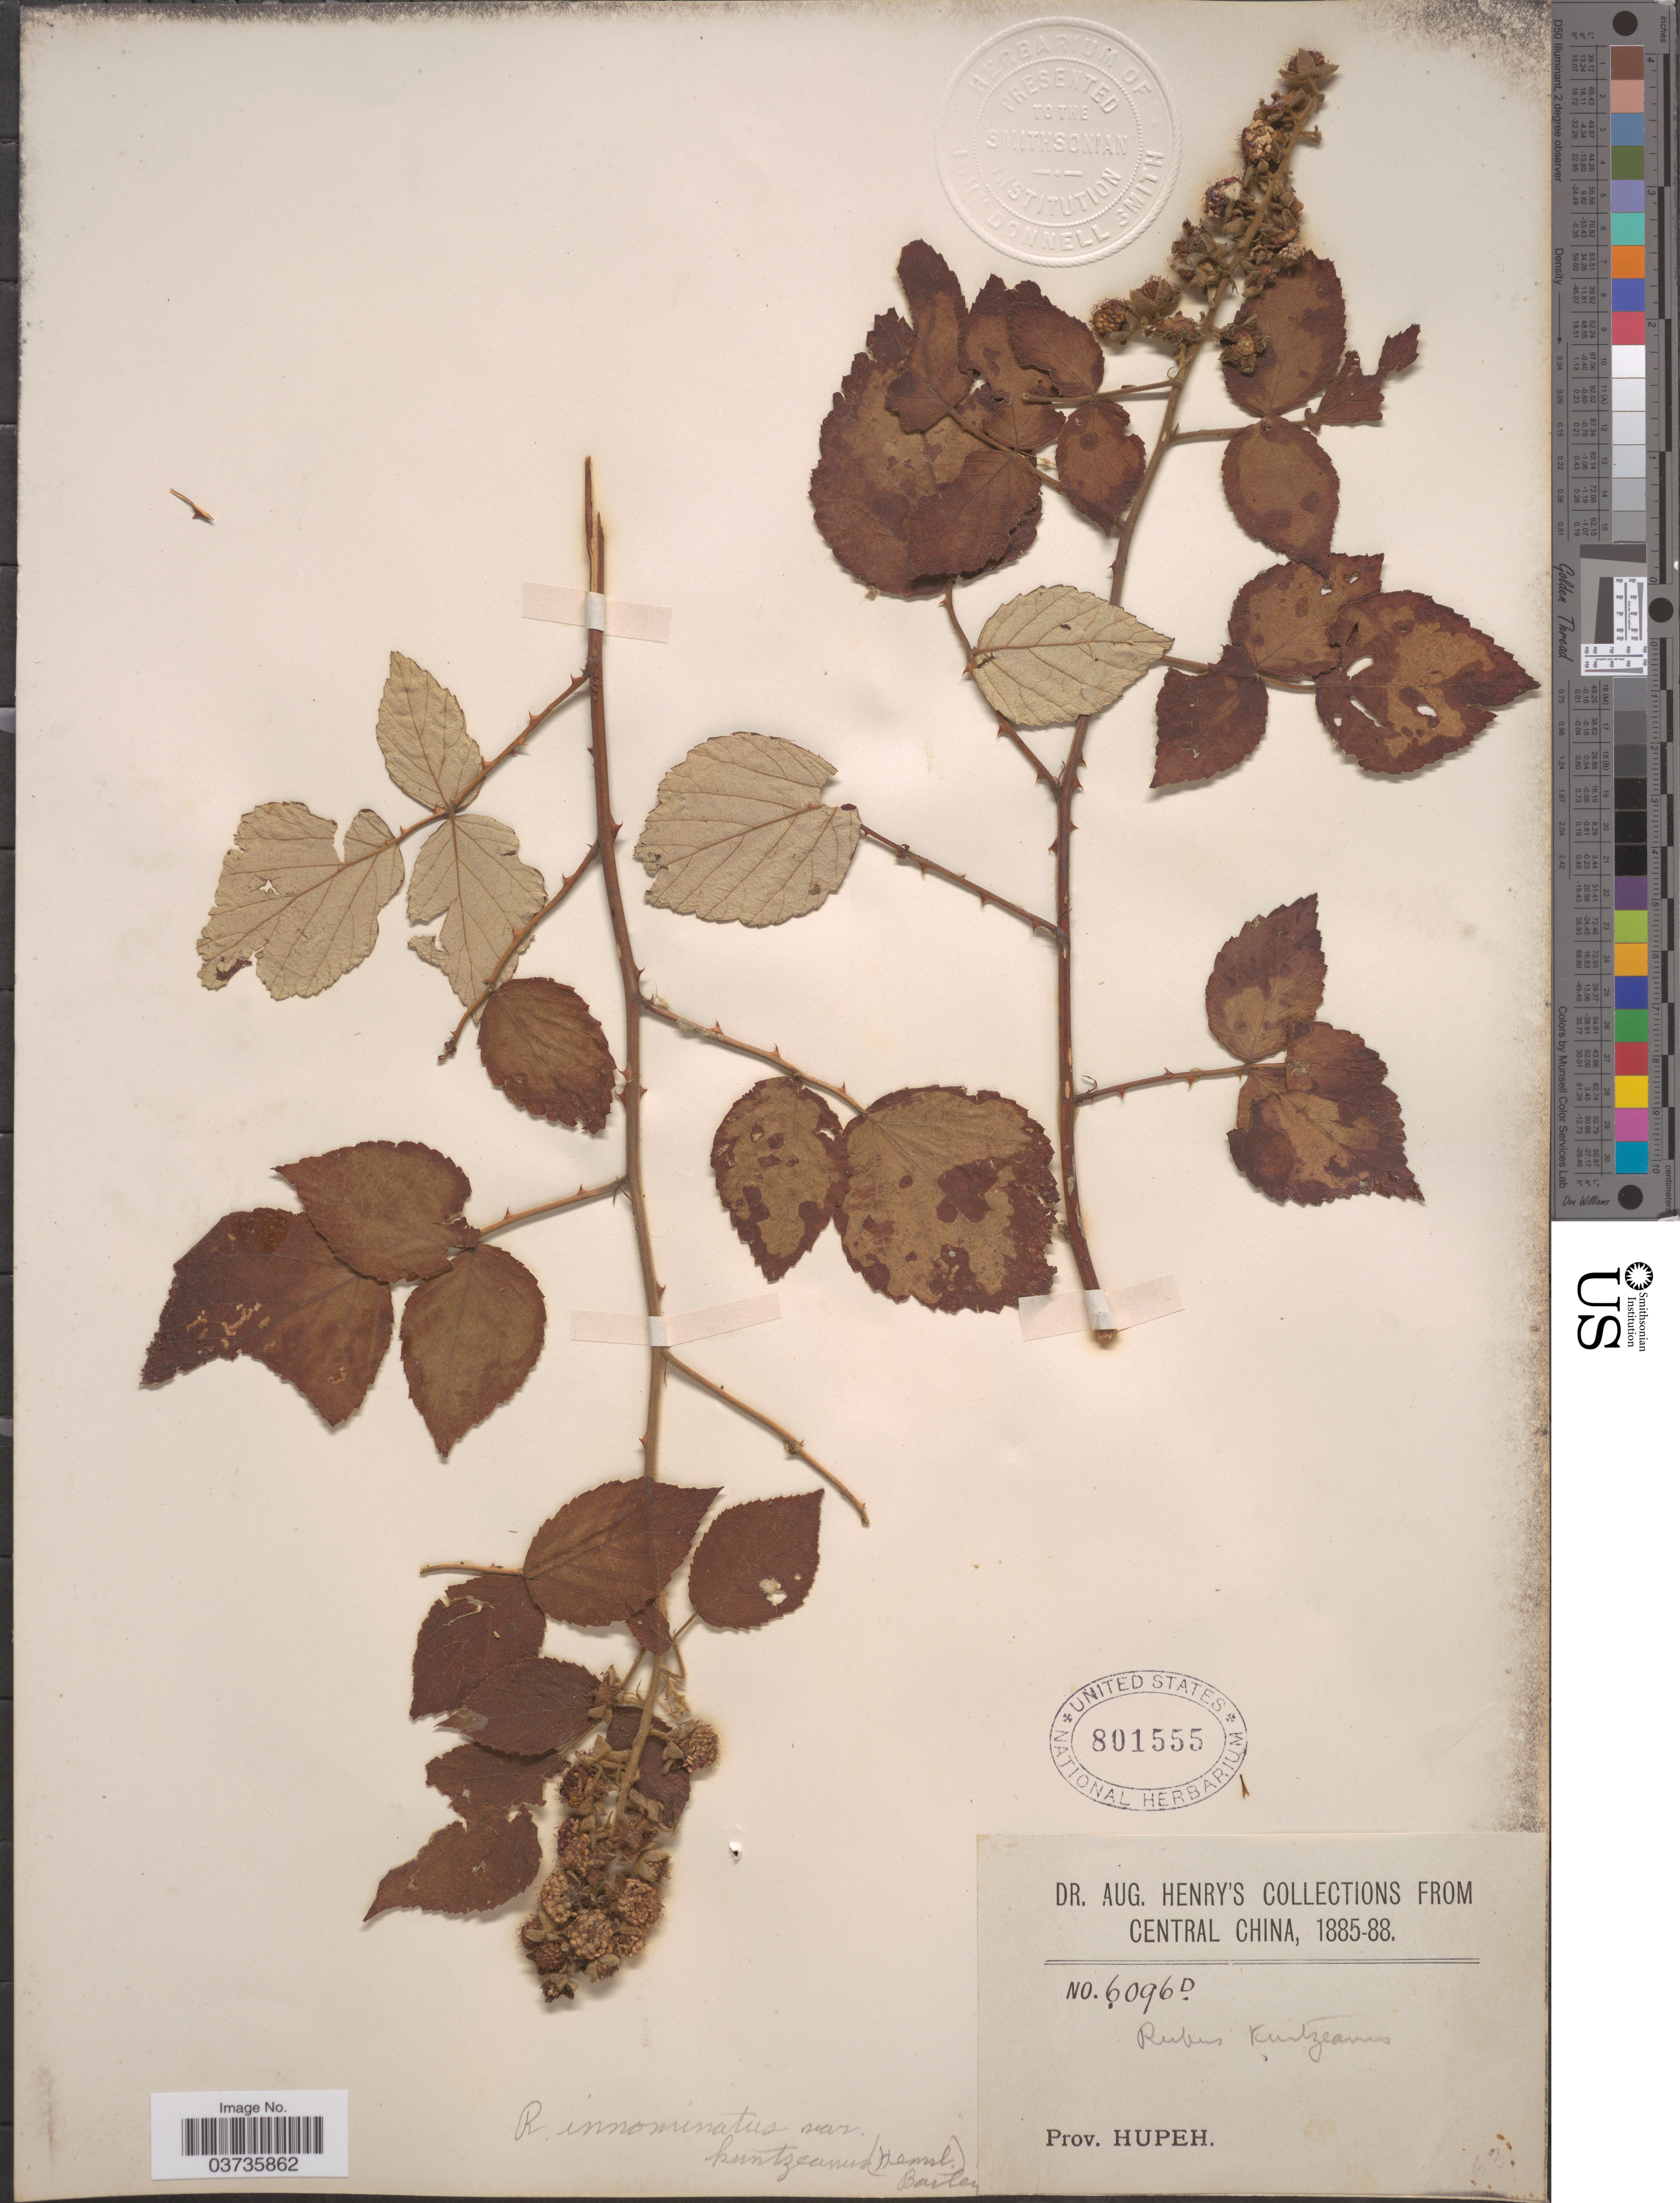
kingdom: Plantae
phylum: Tracheophyta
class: Magnoliopsida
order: Rosales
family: Rosaceae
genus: Rubus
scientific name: Rubus innominatus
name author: S. Moore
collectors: A. Henry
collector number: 6096 D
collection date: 1885/1888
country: China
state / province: Hubei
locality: Central China. Prov. Hupeh.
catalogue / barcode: US 801555